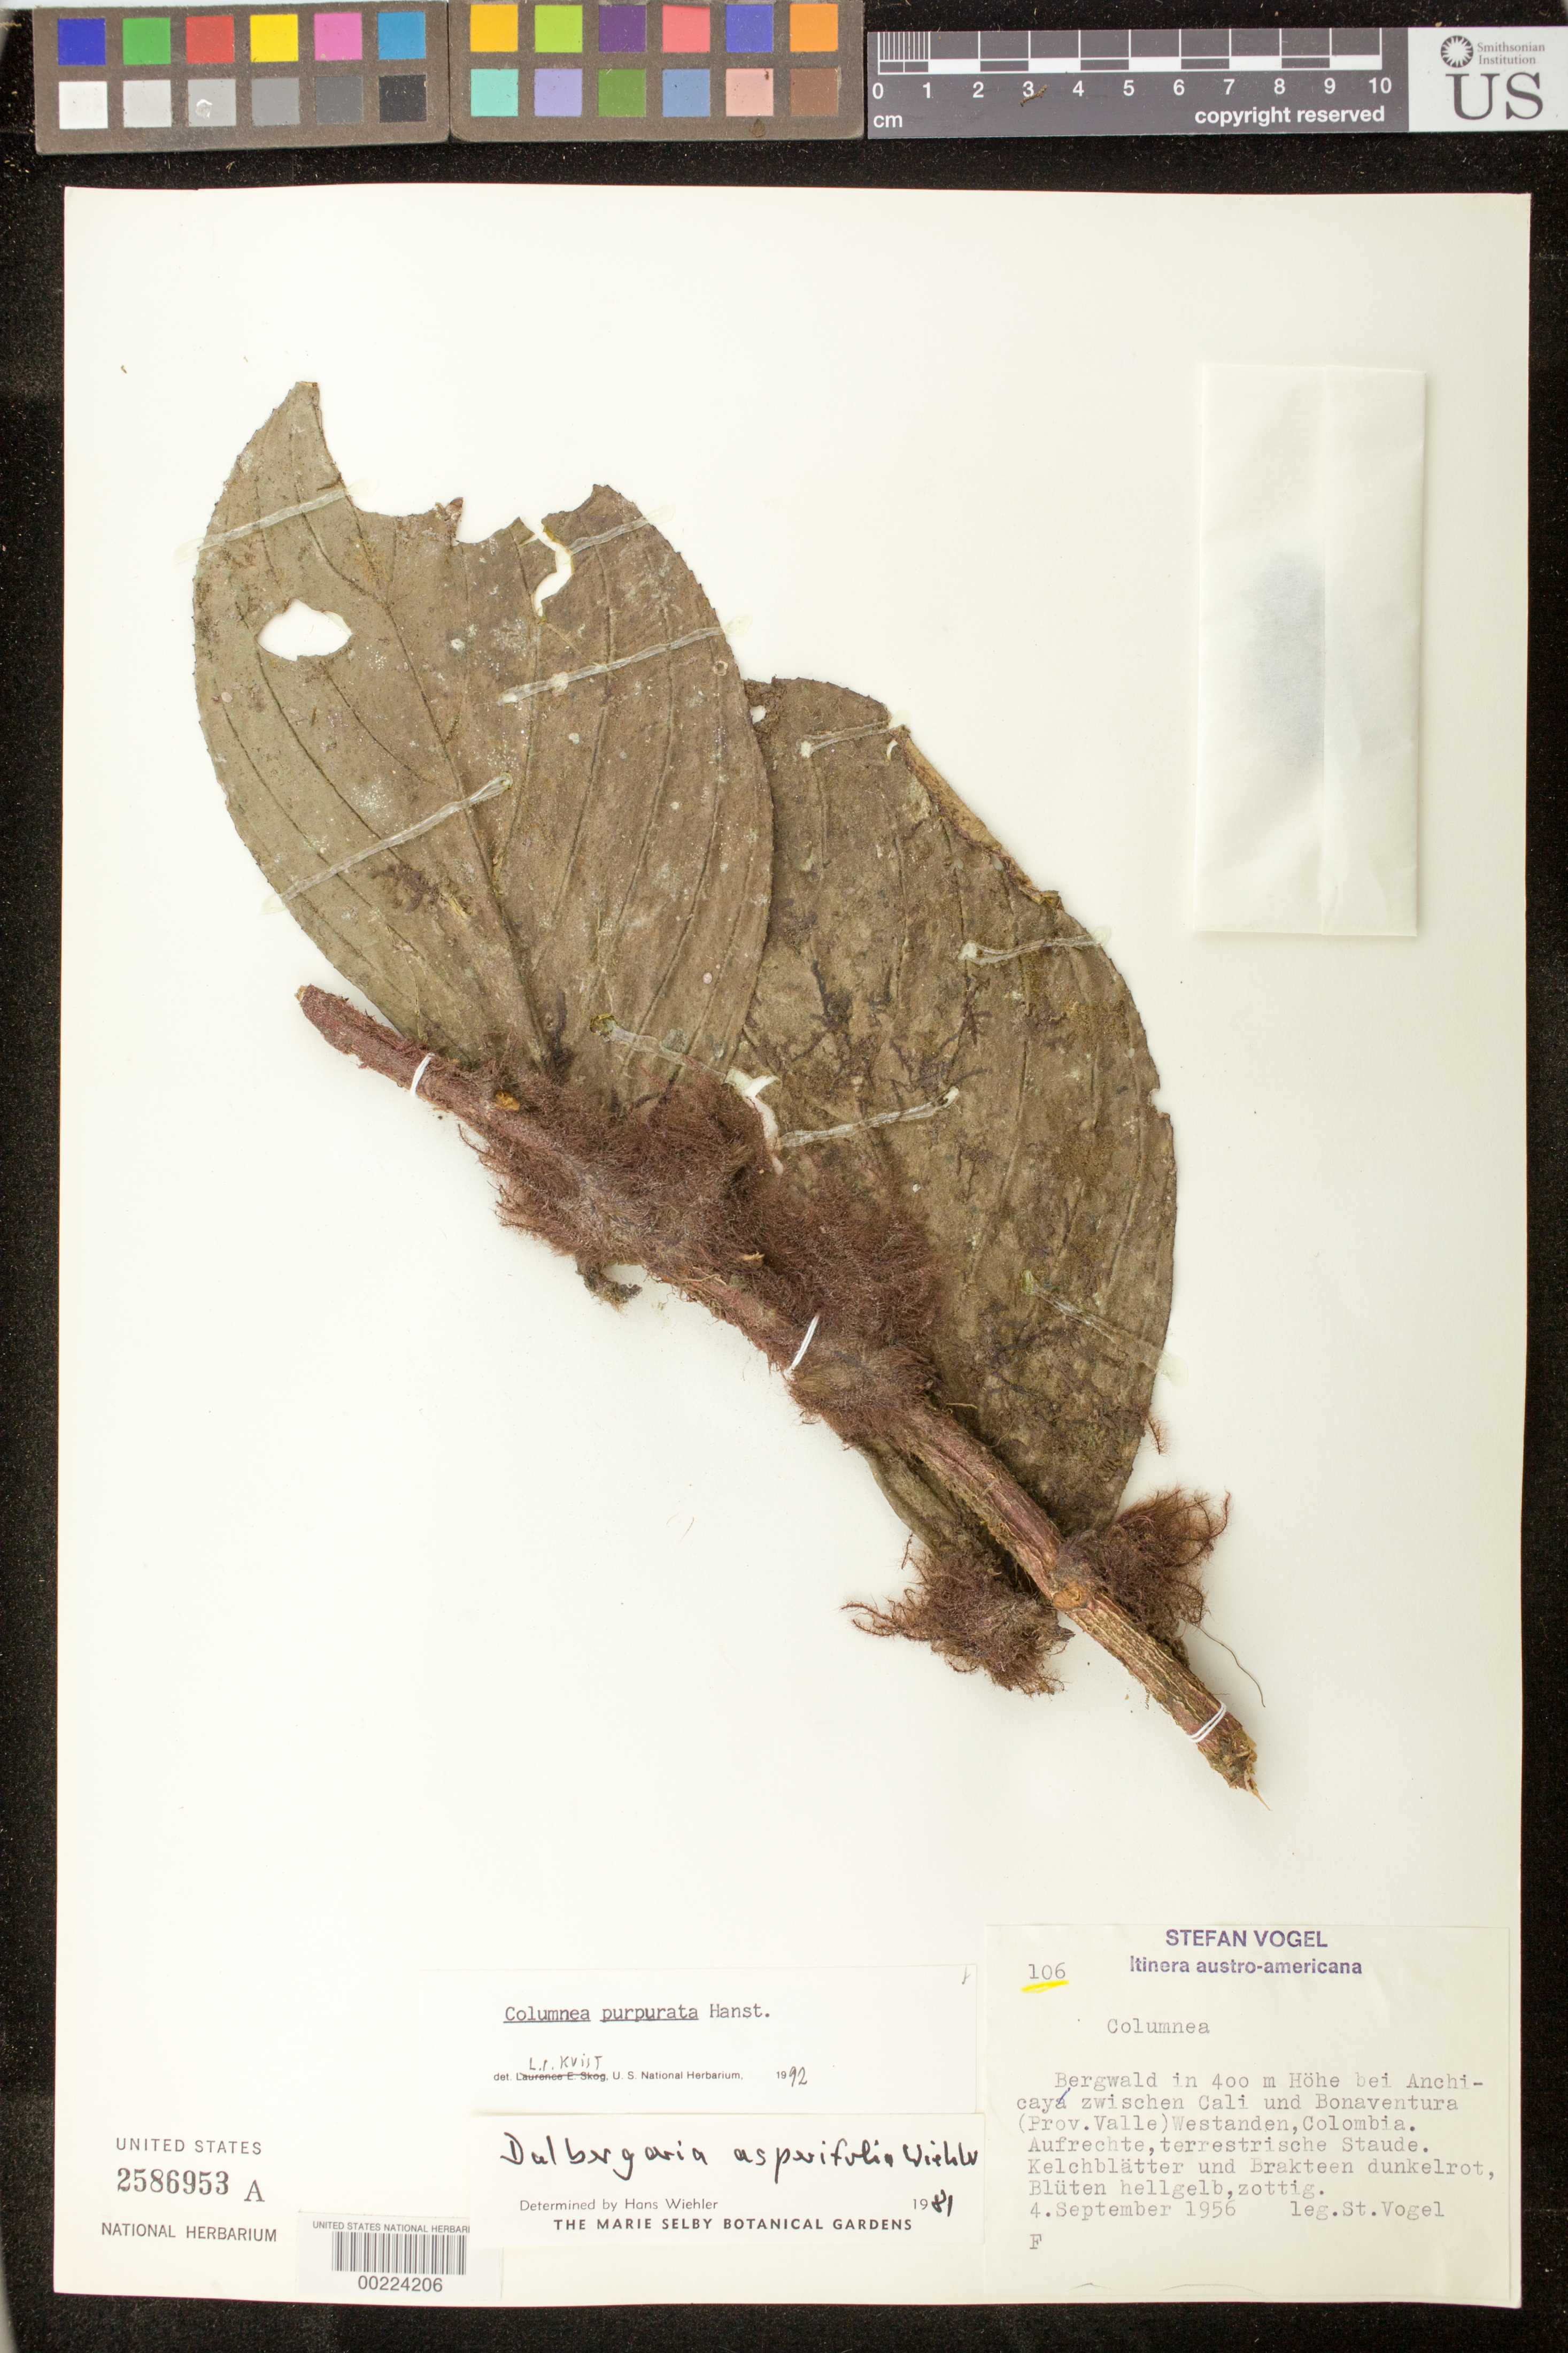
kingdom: Plantae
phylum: Tracheophyta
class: Magnoliopsida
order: Lamiales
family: Gesneriaceae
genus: Columnea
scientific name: Columnea purpurata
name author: Hanst.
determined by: Skog, Laurence E.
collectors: S. Vogel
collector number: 106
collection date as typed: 04 Sep 1956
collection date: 1956-09-04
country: Colombia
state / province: Valle del Cauca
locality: Bei Anchicayá zwischen Cali und Bonaventura (Prov. Valle) Westanden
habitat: Bergwald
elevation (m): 400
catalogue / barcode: US 2586953A